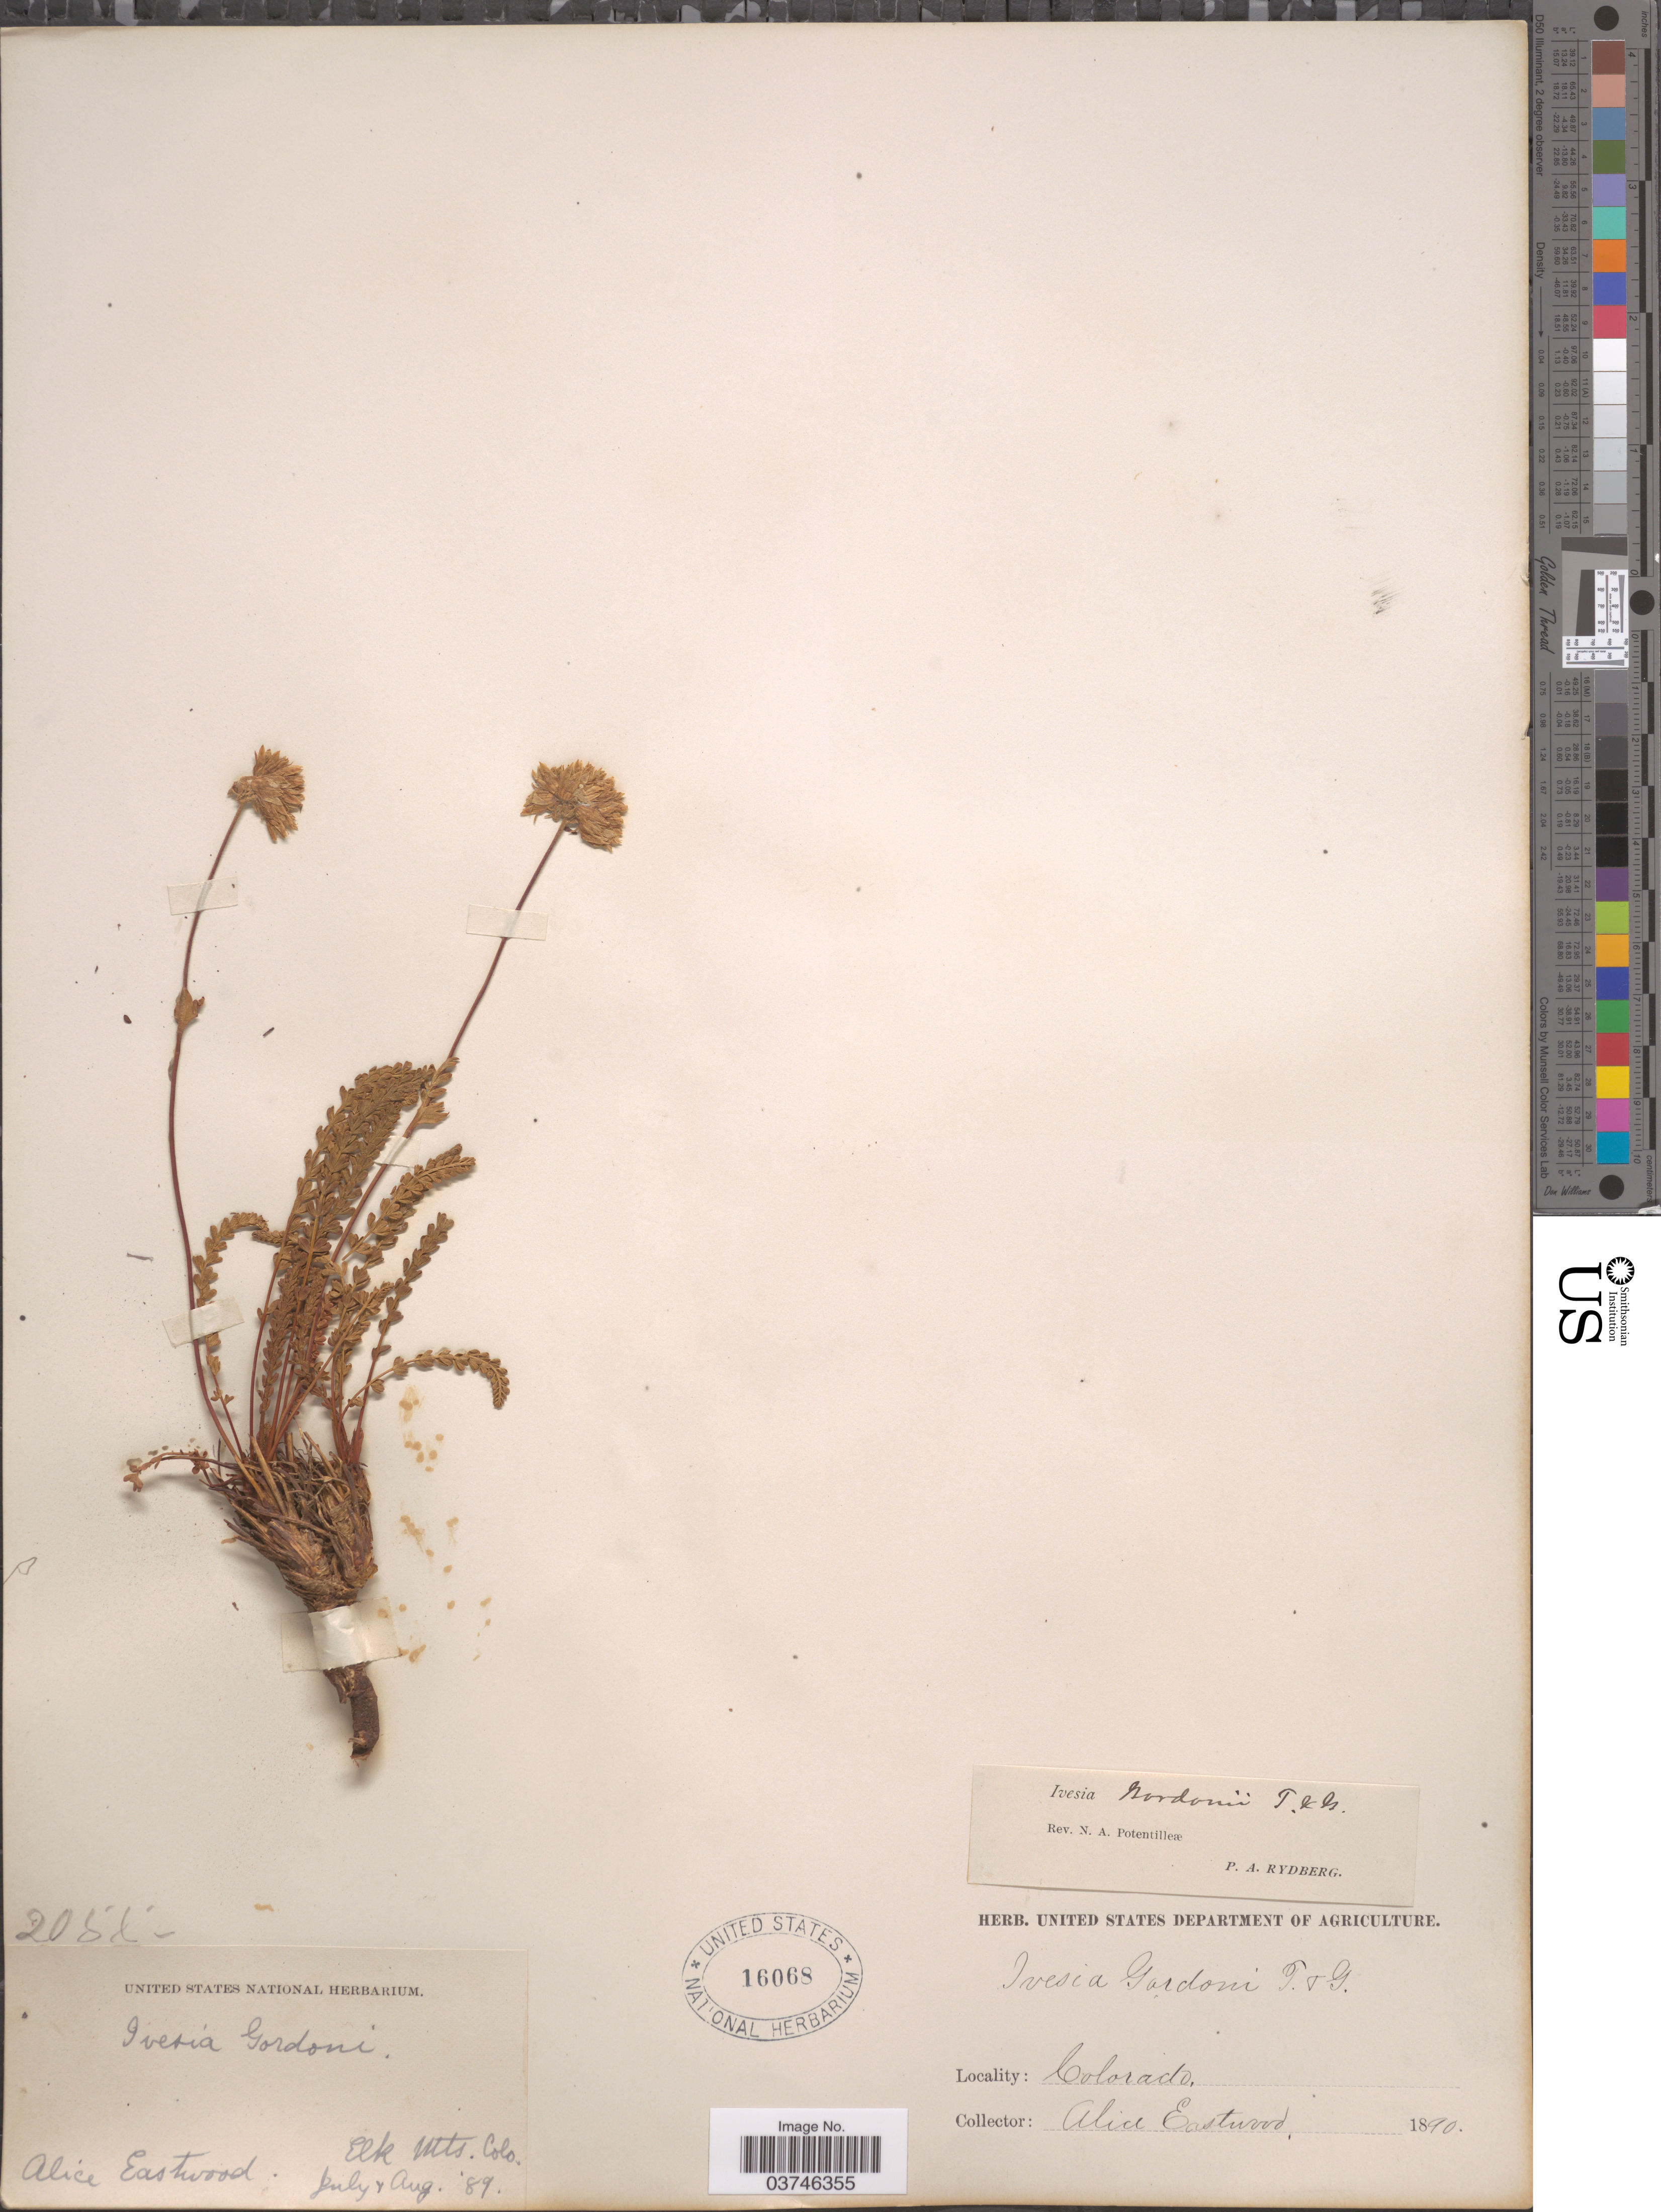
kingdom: Plantae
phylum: Tracheophyta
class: Magnoliopsida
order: Rosales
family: Rosaceae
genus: Potentilla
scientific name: Potentilla gordonii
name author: (Hook.) Greene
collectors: A. Eastwood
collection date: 1890-07/1890-08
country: United States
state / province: Colorado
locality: Elk Mts.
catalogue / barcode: US 16068